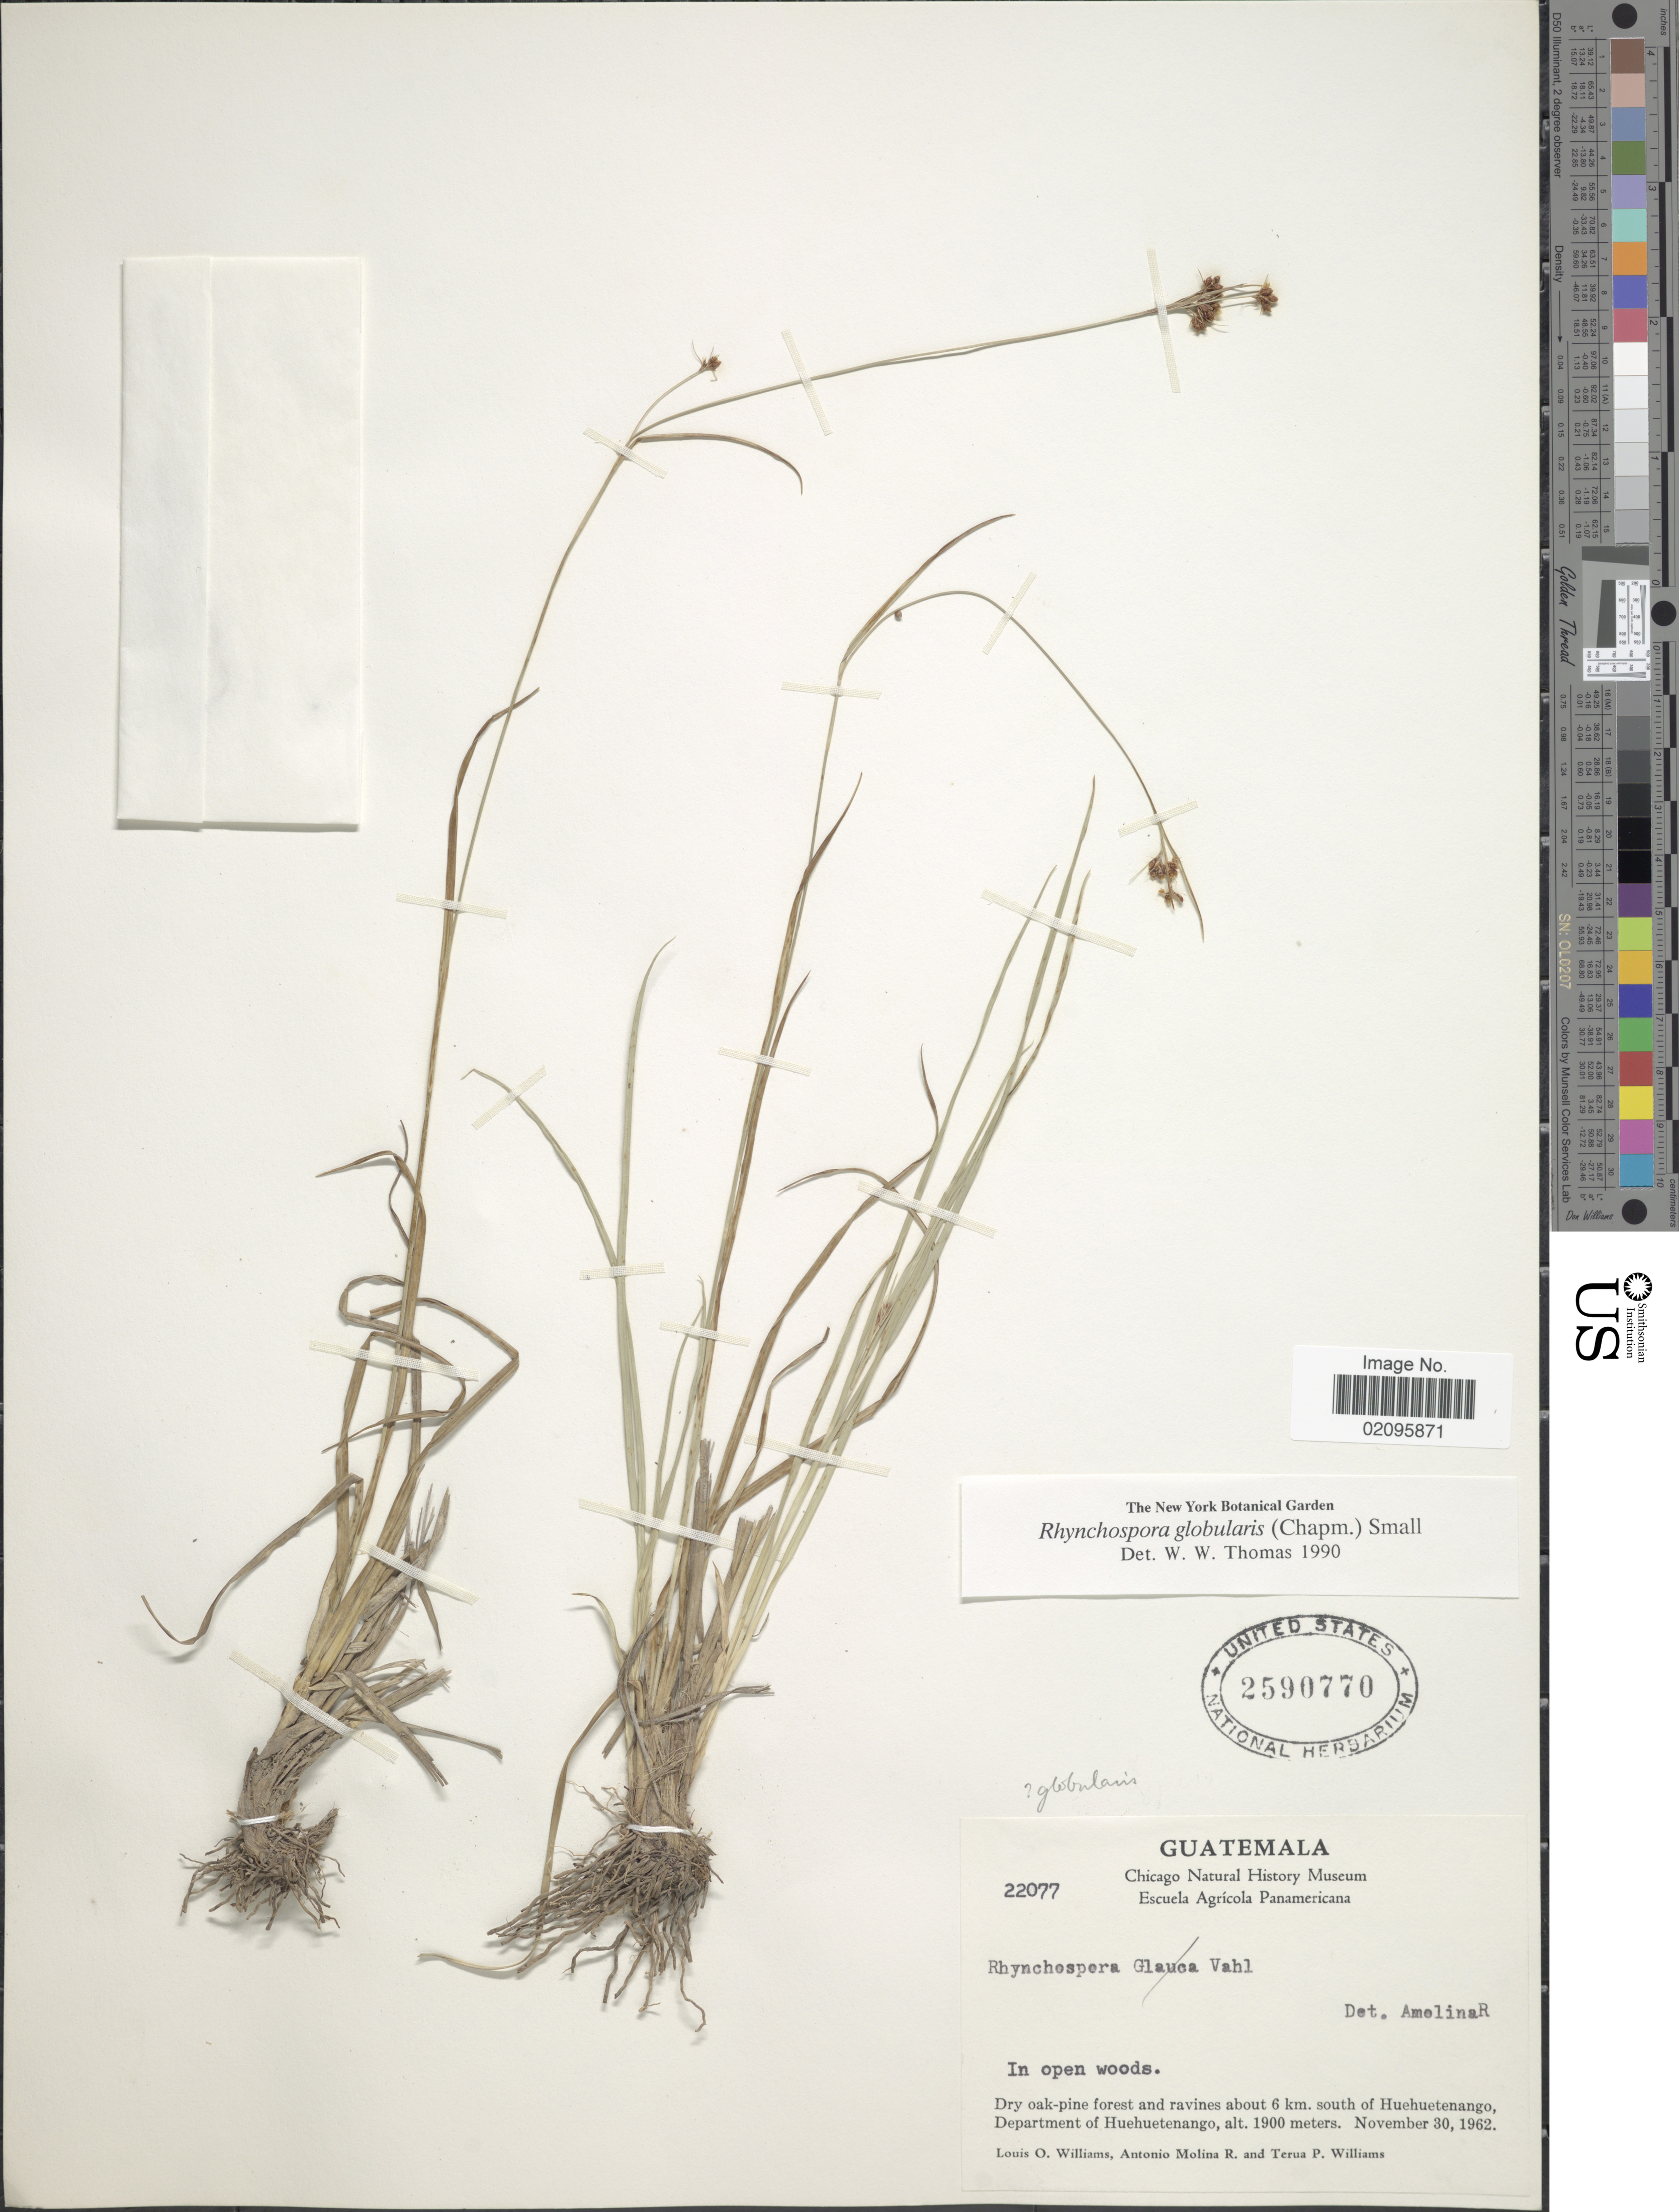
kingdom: Plantae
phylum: Tracheophyta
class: Liliopsida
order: Poales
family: Cyperaceae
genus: Rhynchospora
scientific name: Rhynchospora globularis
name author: (Chapm.) Small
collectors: L. O. Williams, A. Molina R. & T. Williams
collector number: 22077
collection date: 1962-11-30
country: Guatemala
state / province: Huehuetenango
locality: Dry oak-pine forest and ravines about 6 km. south of Huehuetenango.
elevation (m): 1900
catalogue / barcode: US 2590770